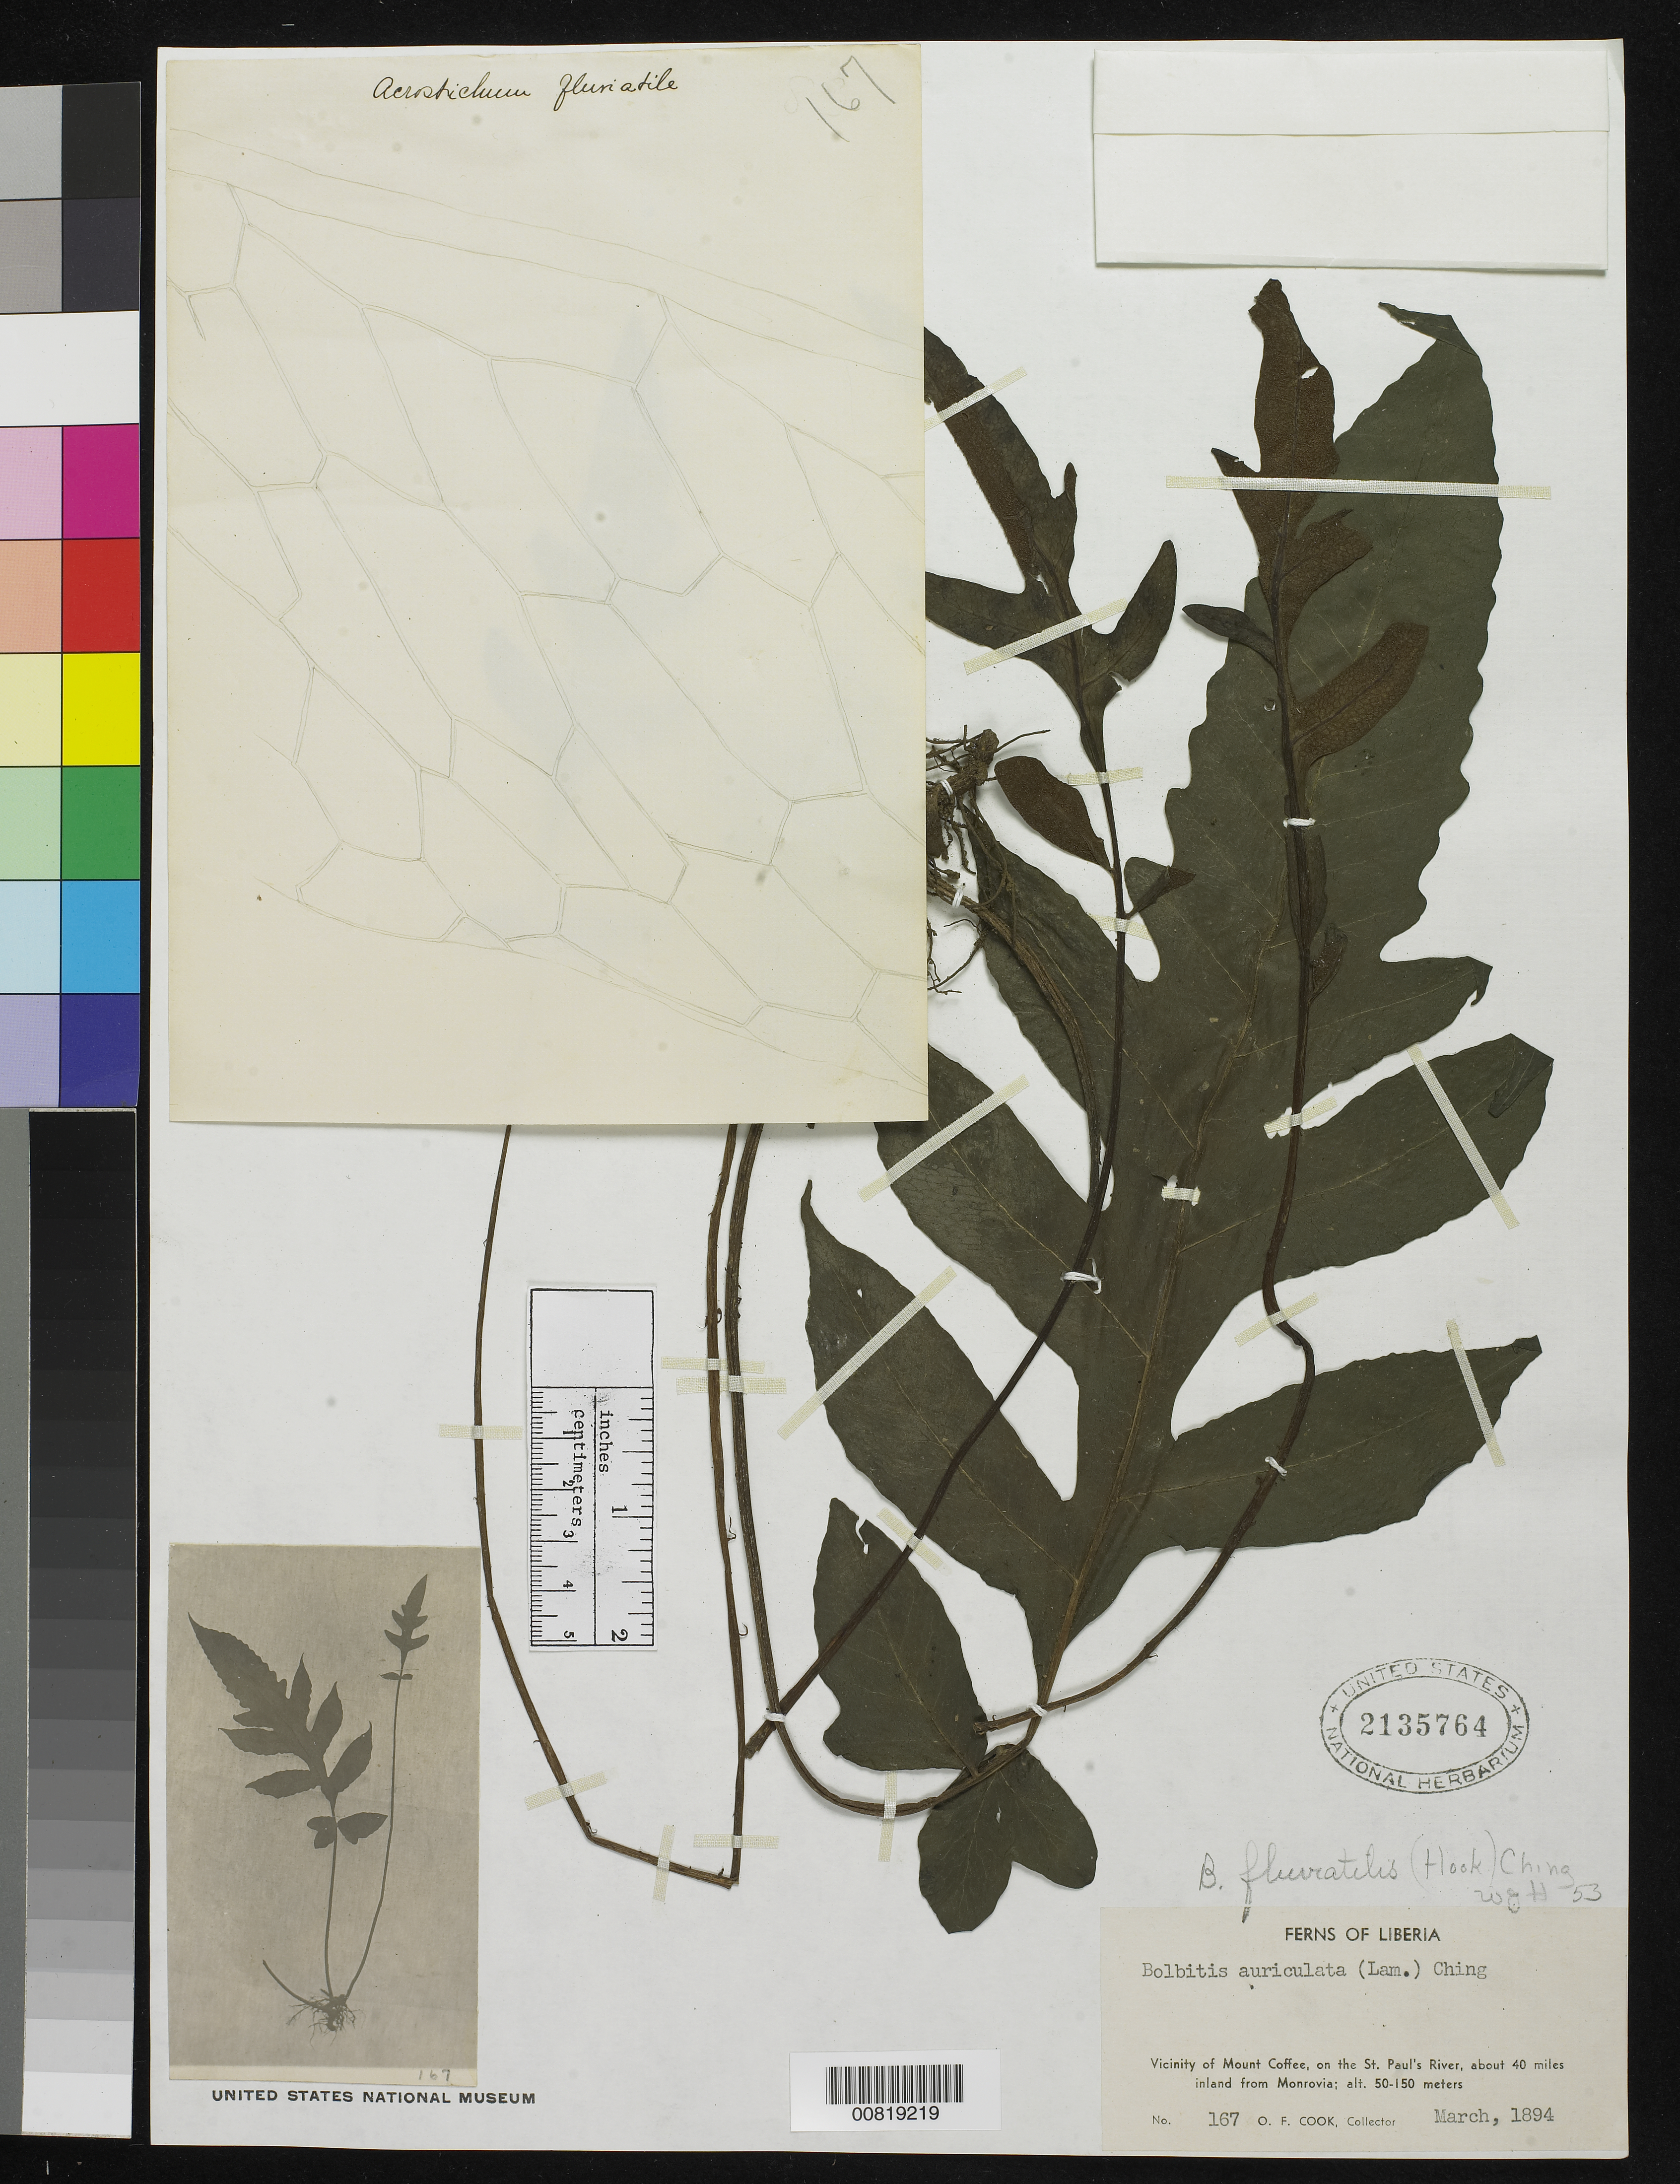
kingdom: Plantae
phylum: Tracheophyta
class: Polypodiopsida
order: Polypodiales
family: Dryopteridaceae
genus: Bolbitis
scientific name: Bolbitis fluviatilis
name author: (Hook.) Ching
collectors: O. F. Cook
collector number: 167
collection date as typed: Mar 1894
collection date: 1894-03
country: Liberia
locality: Vicinity of Mt. Coffee, on the St. Paul's River, about 40 miles inland from Monrovia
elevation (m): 50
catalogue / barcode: US 2135764